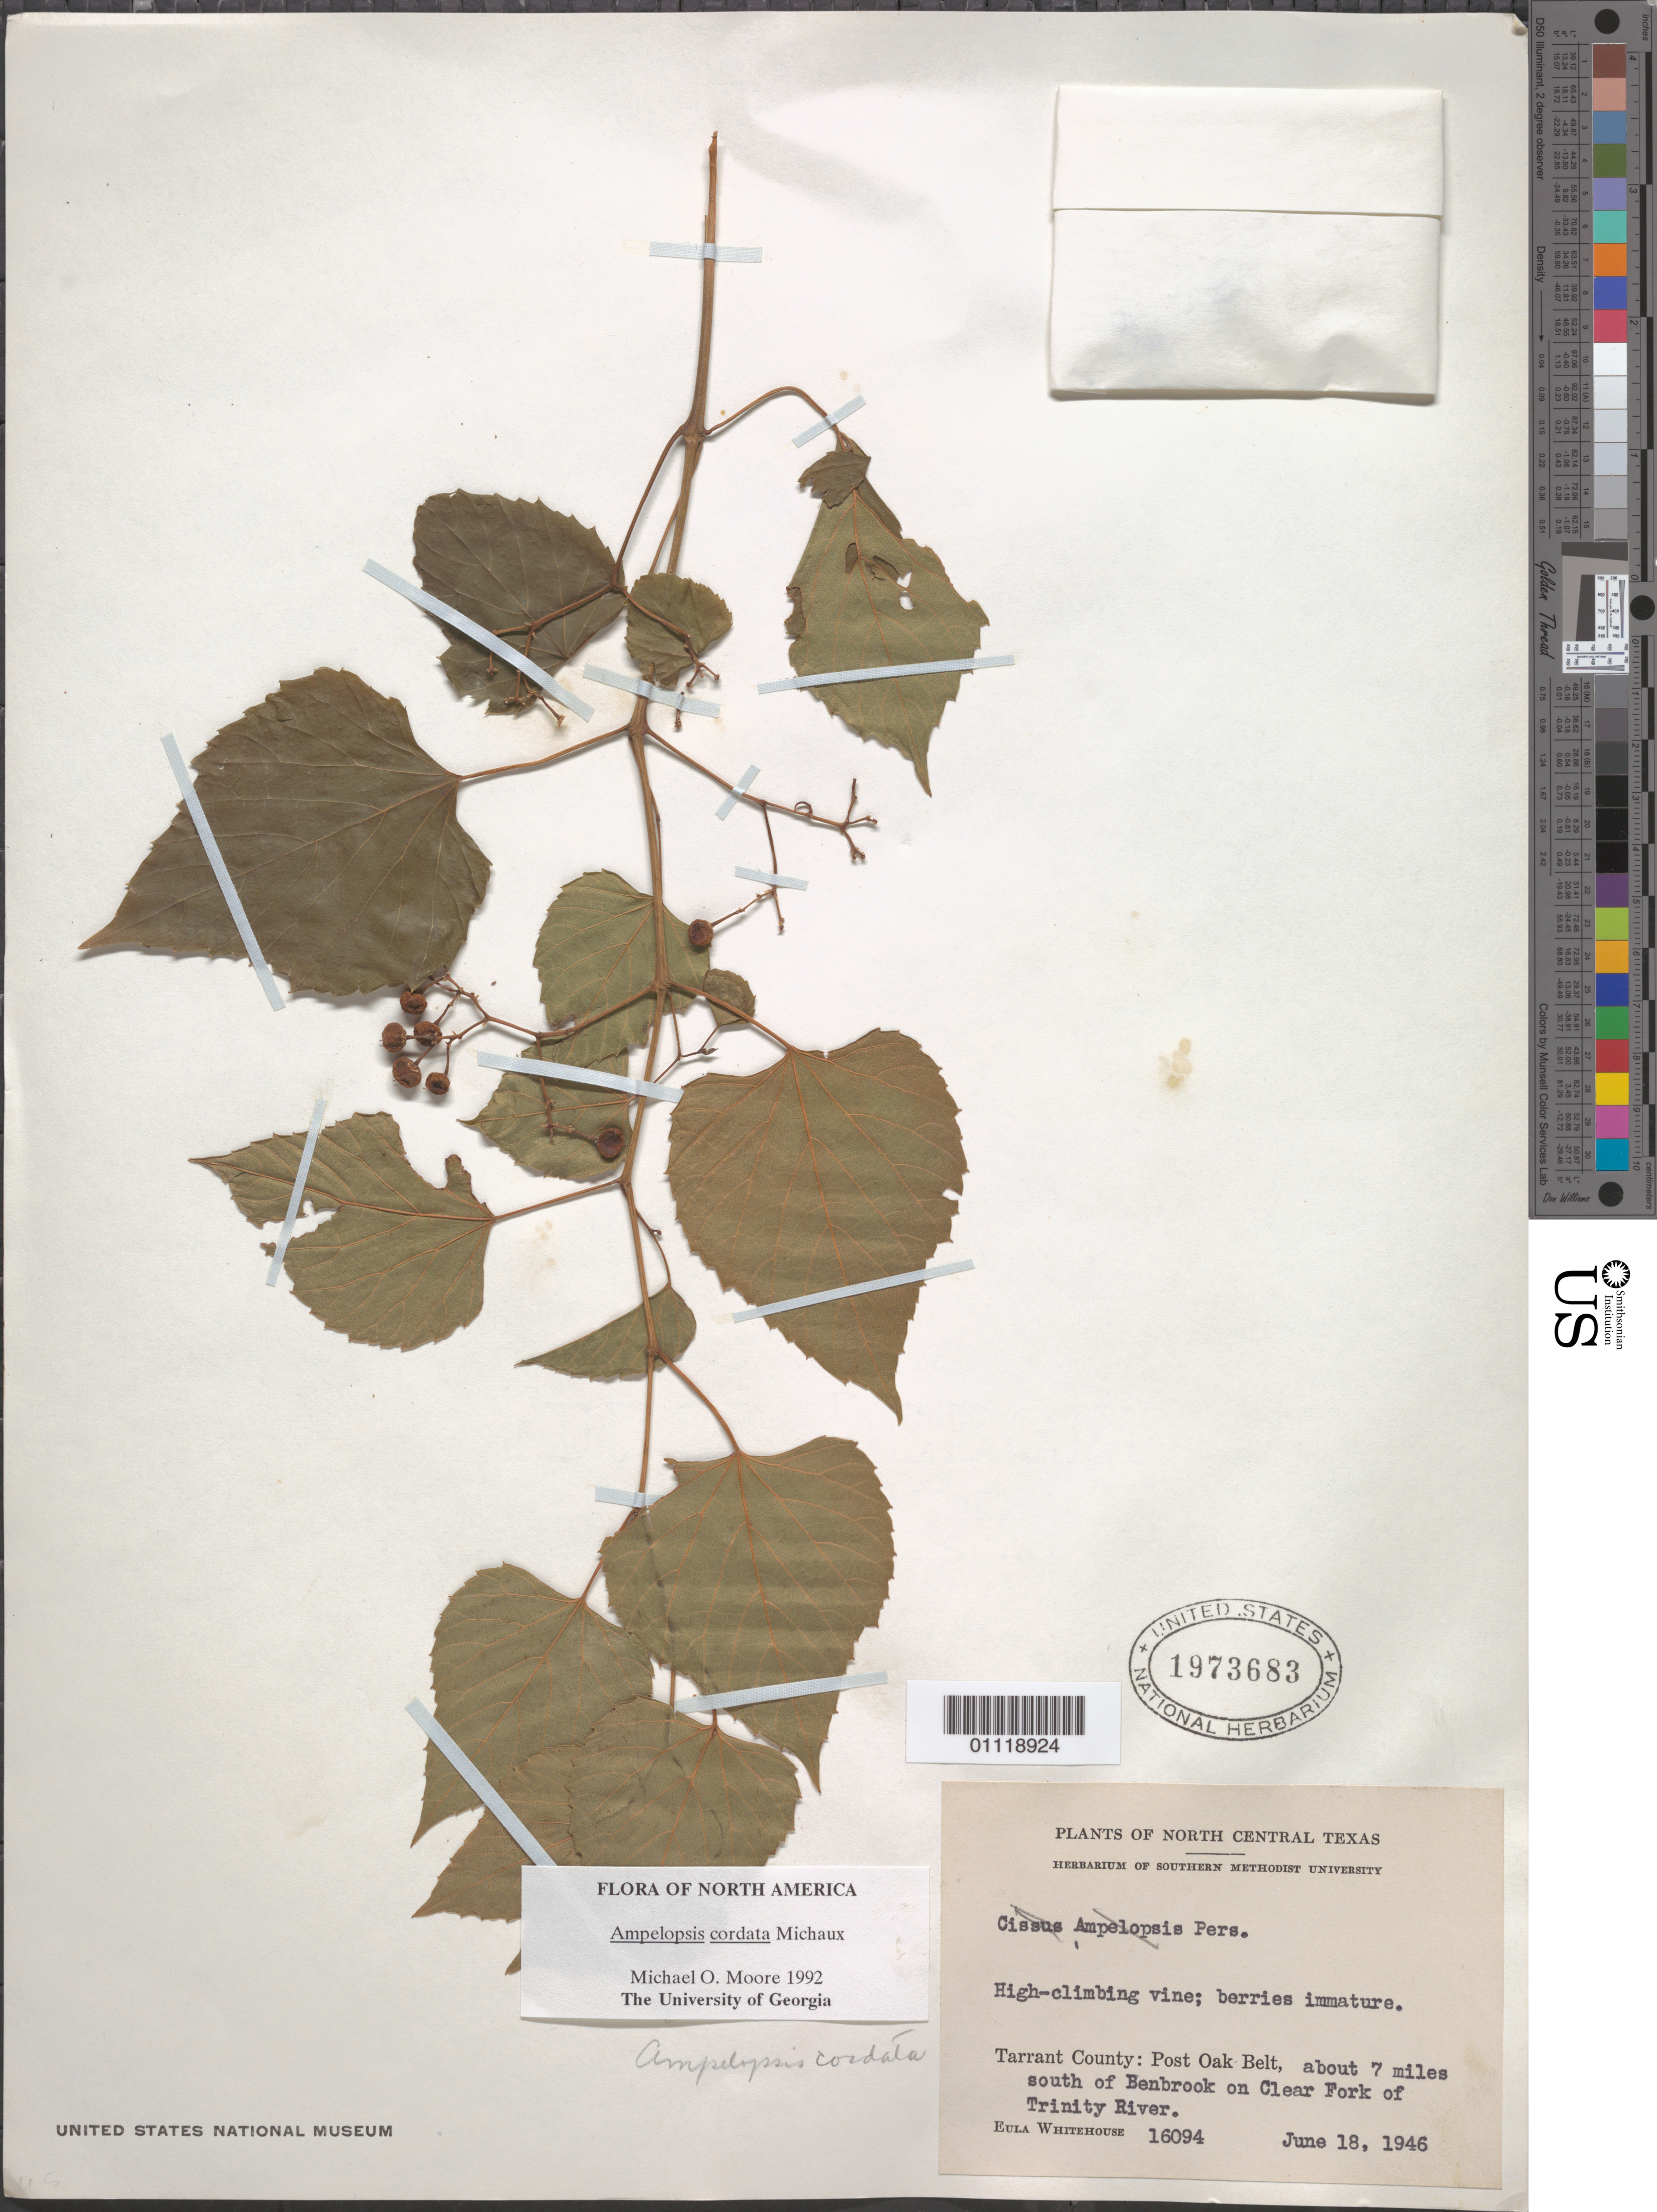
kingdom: Plantae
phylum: Tracheophyta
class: Magnoliopsida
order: Vitales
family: Vitaceae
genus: Ampelopsis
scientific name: Ampelopsis cordata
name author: Michx.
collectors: E. Whitehouse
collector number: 16094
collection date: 1946-06-18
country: United States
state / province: Texas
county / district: Tarrant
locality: Post Oak Belt, about 7 mi S of Benbrook on Clear Fork of Trinity River.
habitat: High-climbing vine.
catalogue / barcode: US 1973683